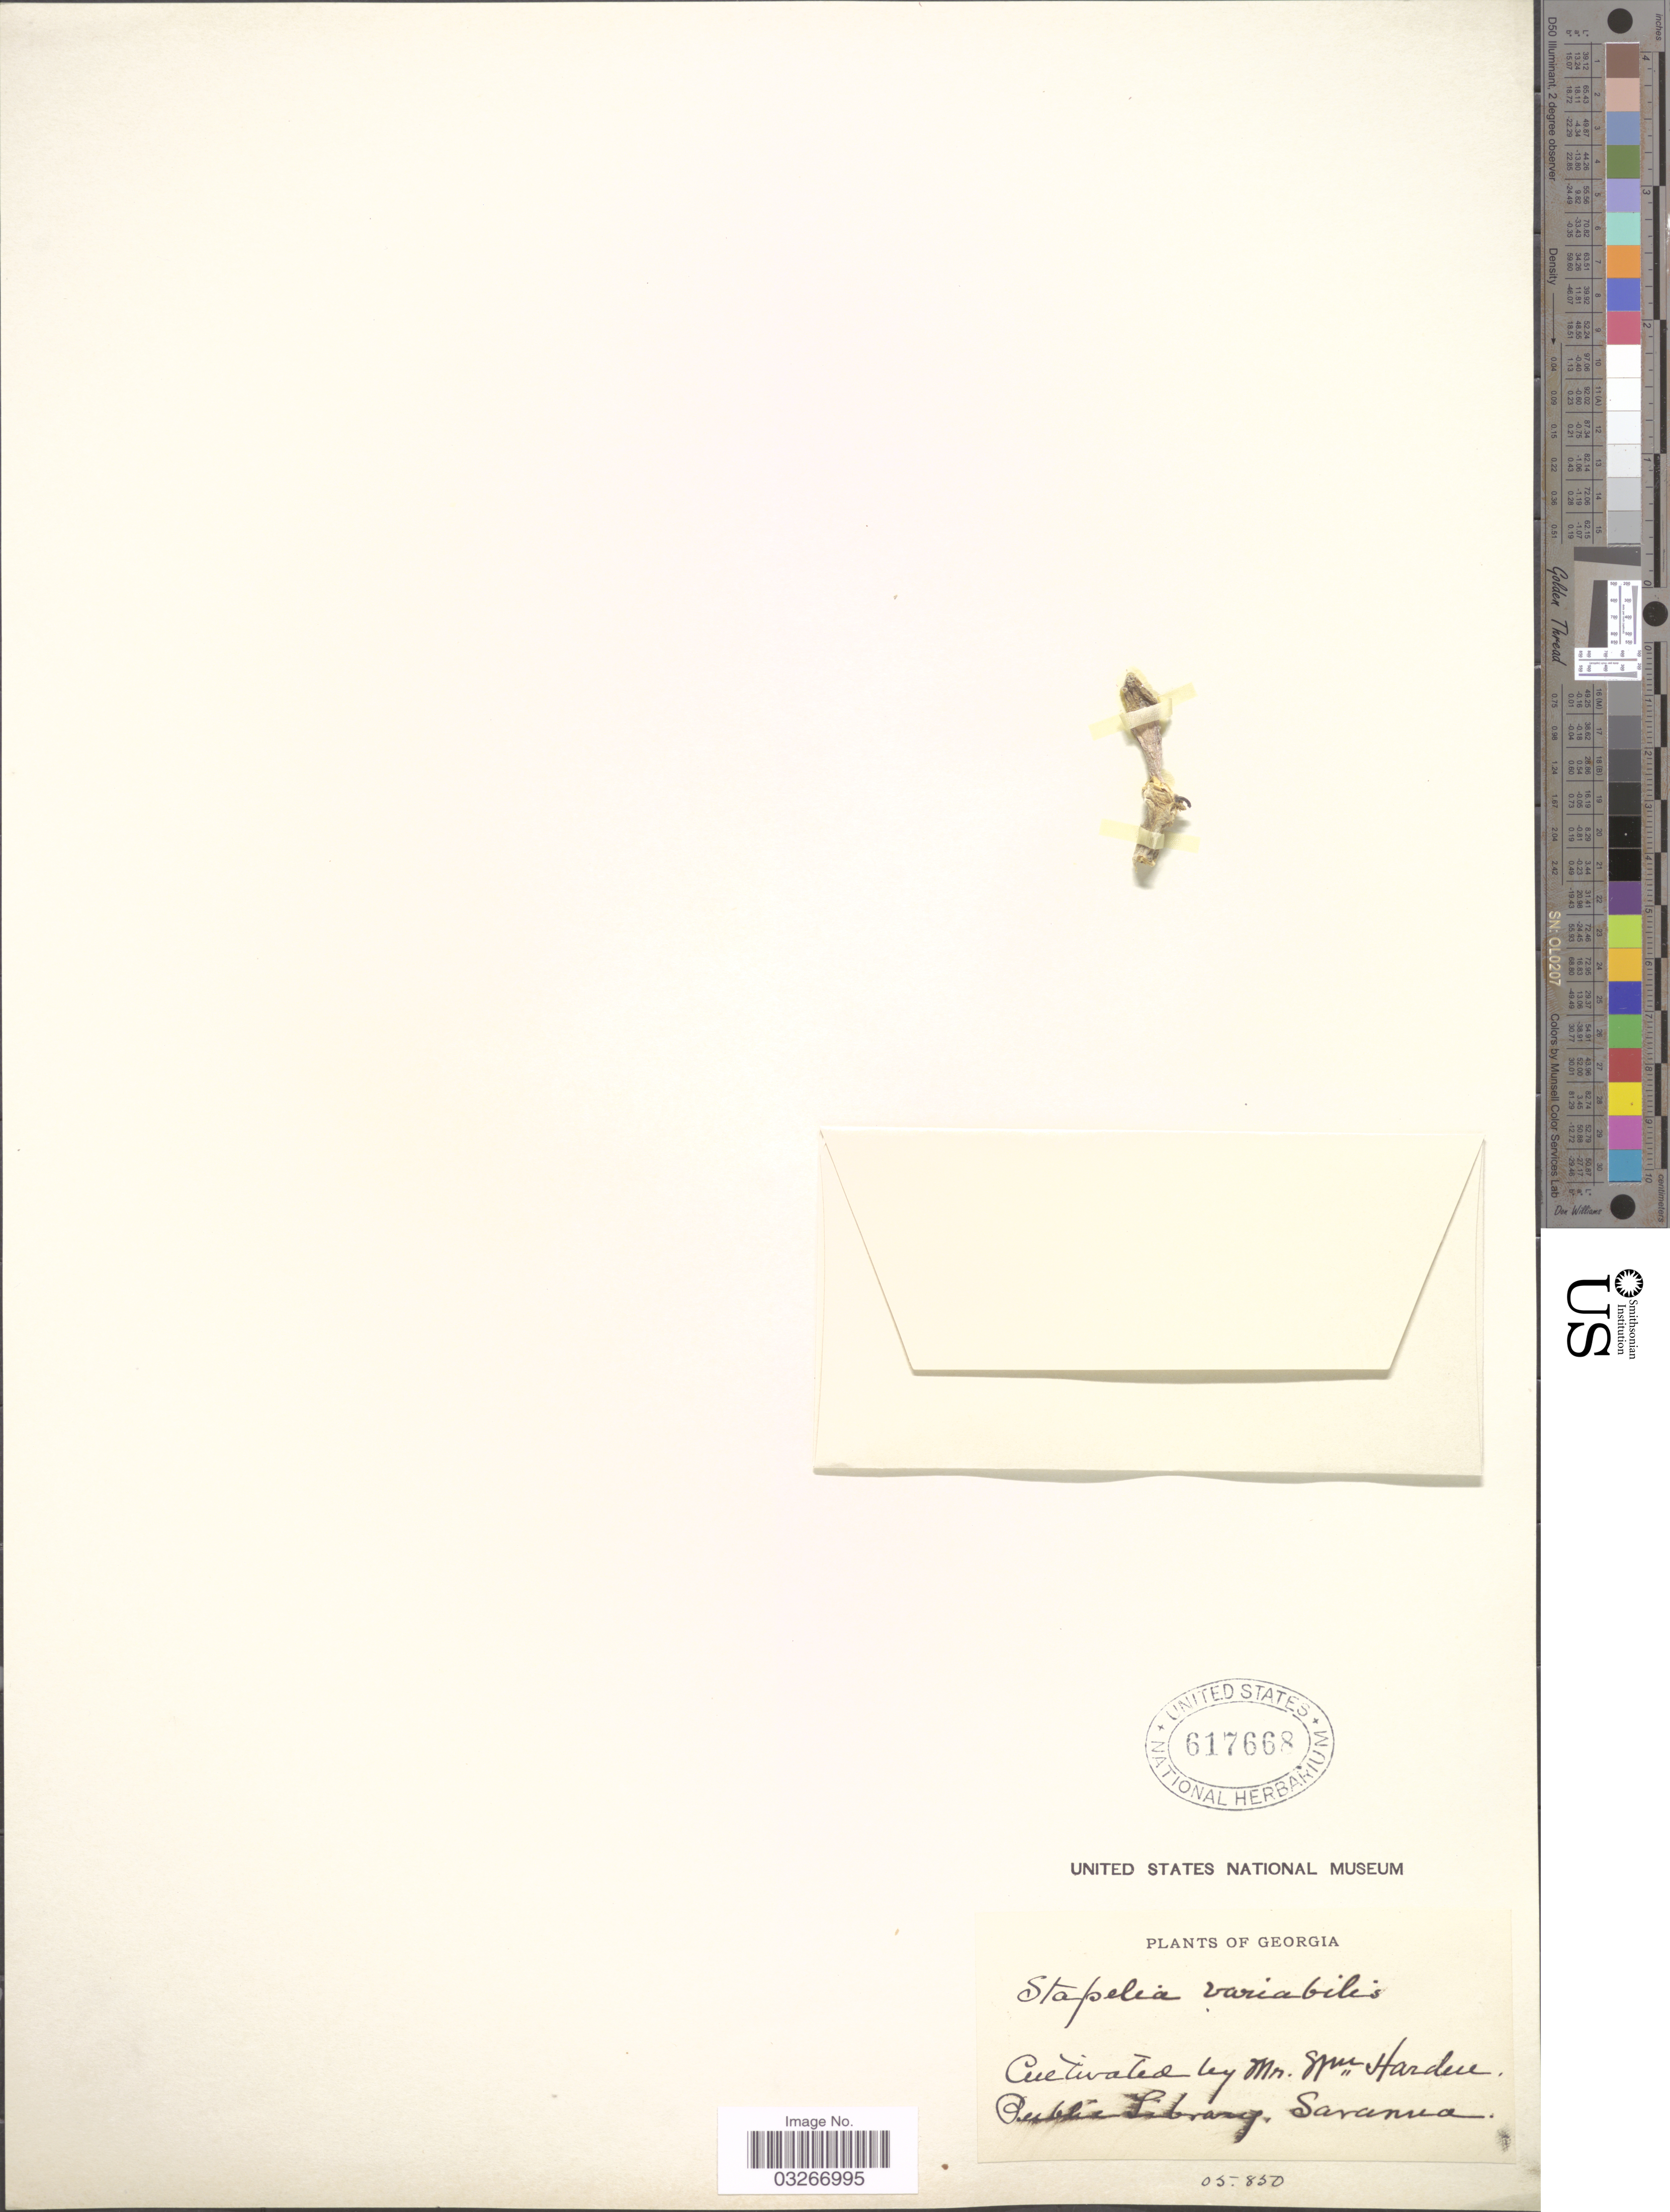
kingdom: Plantae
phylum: Tracheophyta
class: Magnoliopsida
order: Gentianales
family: Apocynaceae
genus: Orbea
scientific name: Orbea variegata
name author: (L.) Haw.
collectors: W. Harden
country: United States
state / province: Georgia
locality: Public Library, Savanna.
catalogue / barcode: US 617668